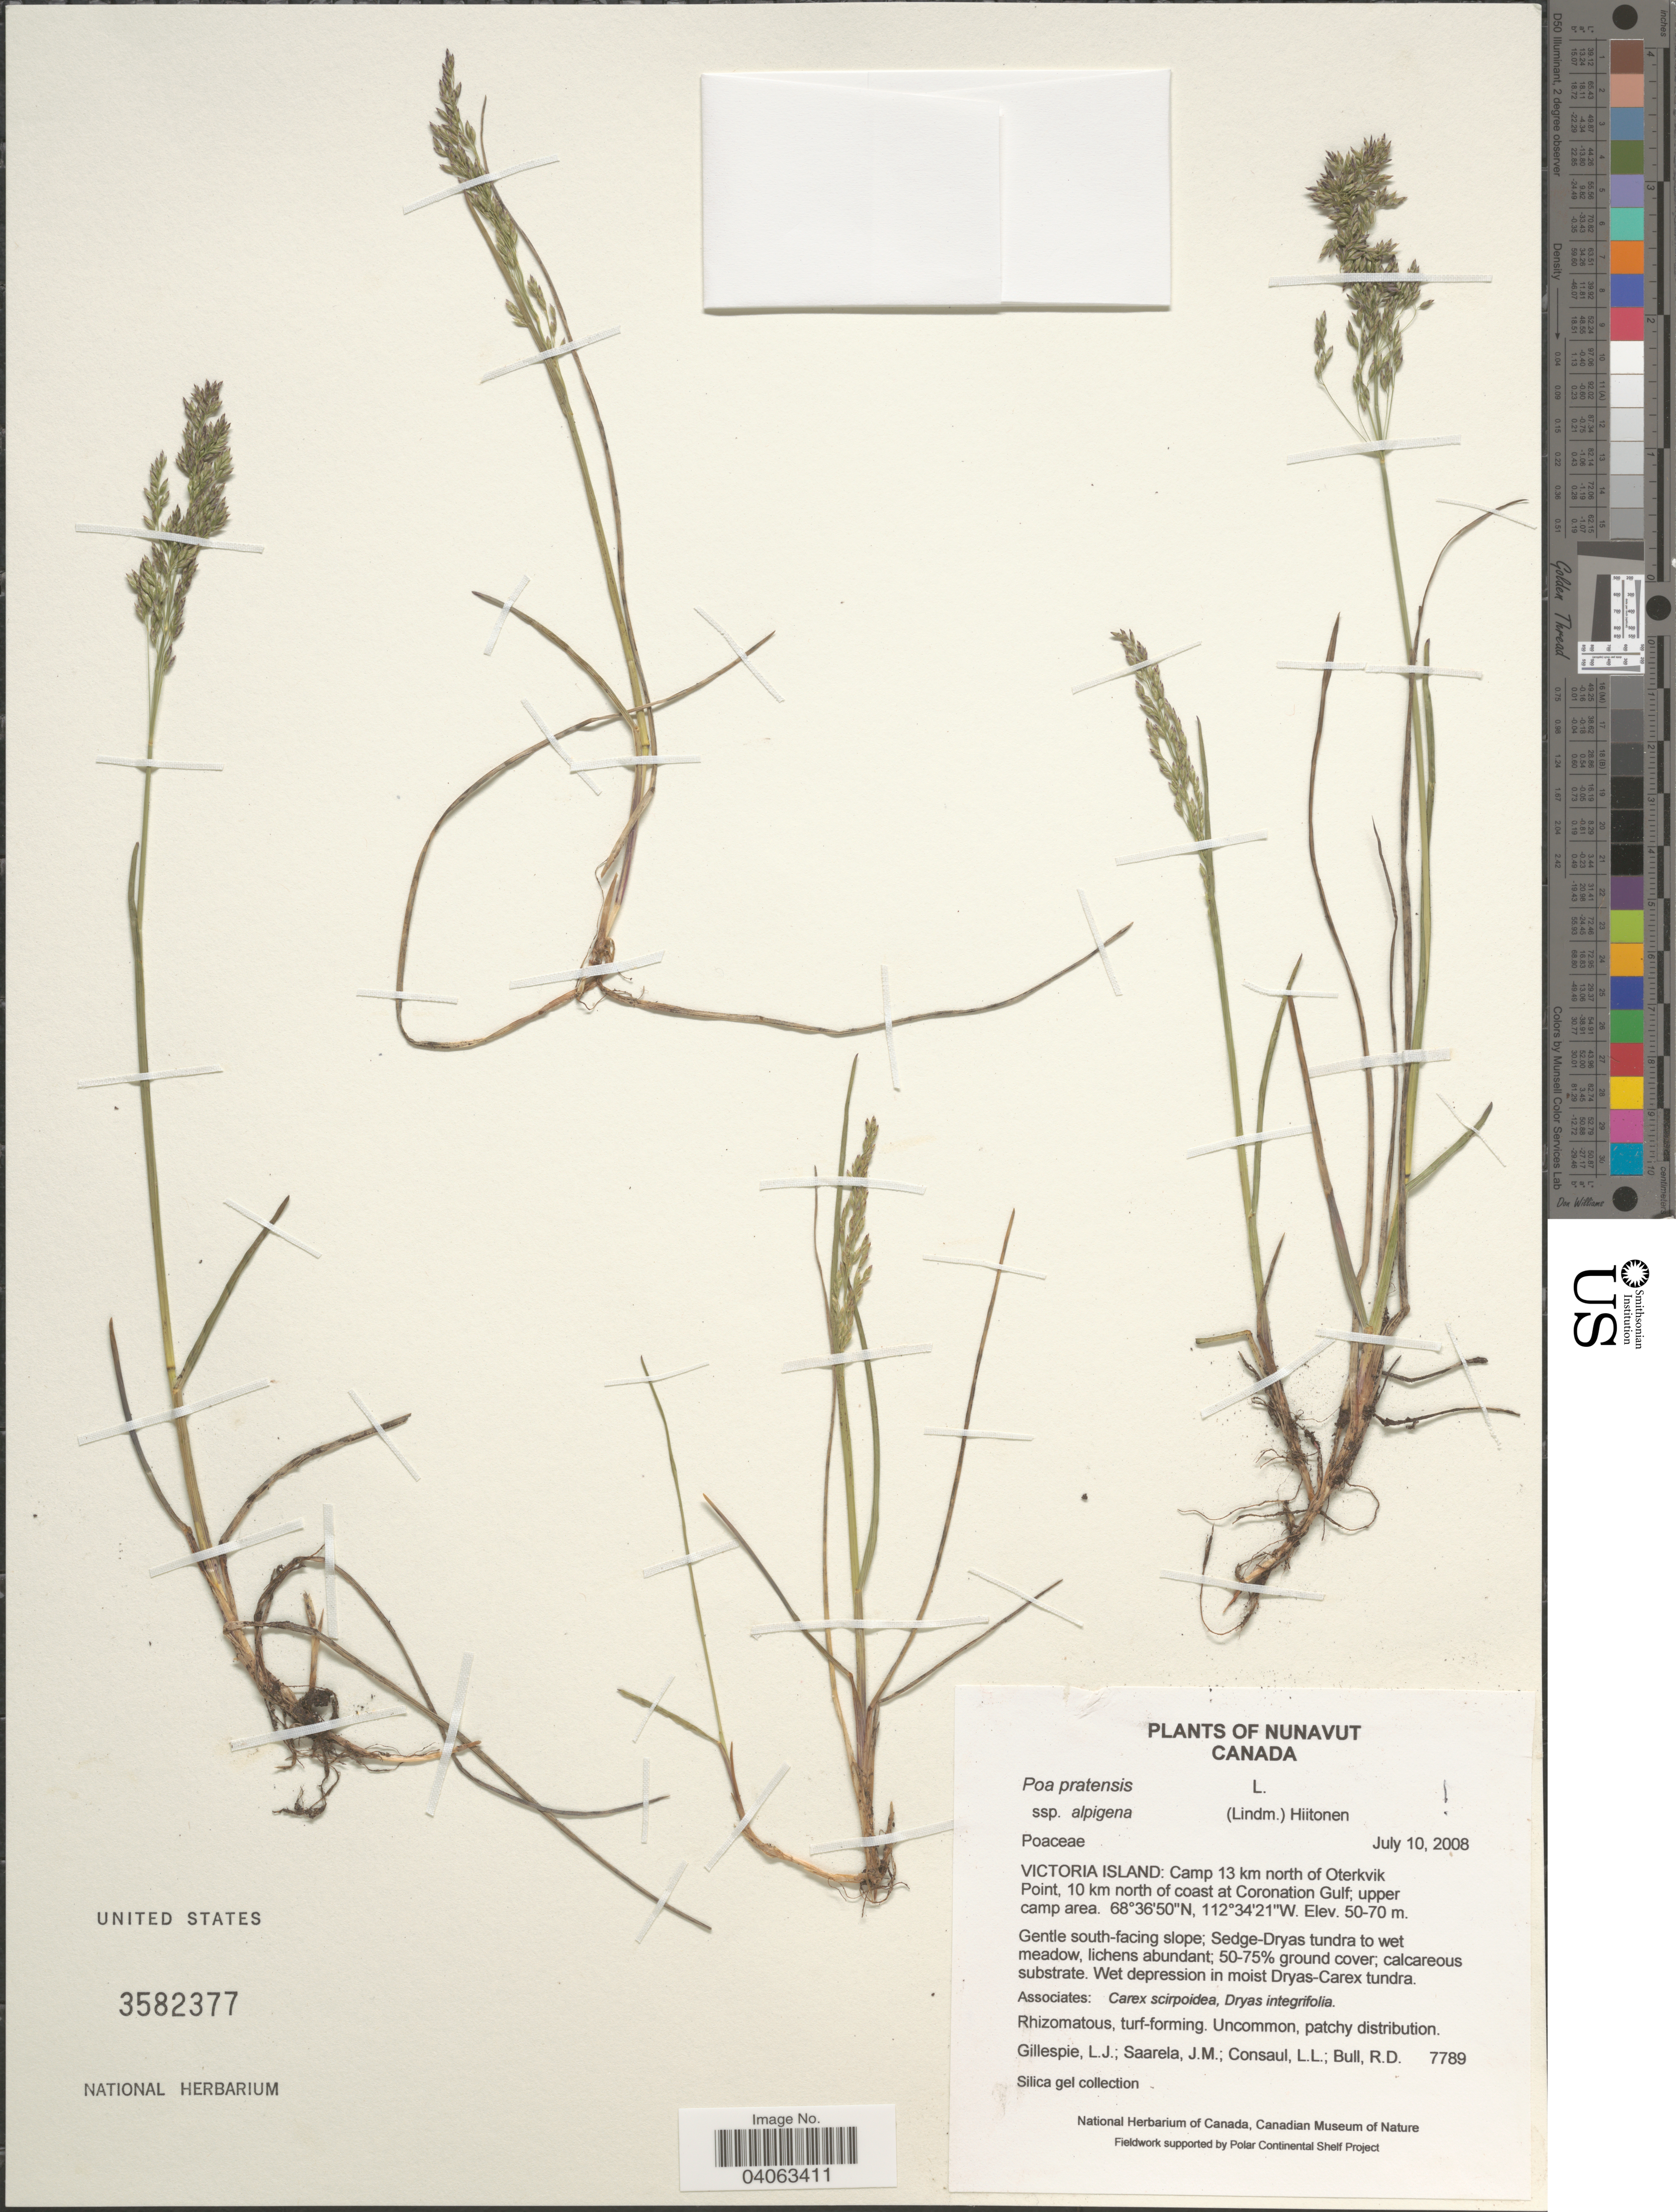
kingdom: Plantae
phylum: Tracheophyta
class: Liliopsida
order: Poales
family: Poaceae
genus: Poa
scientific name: Poa pratensis subsp. alpigena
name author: (Lindm.) Hiitonen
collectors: L. Gillespie, J. Saarela, L. Consaul & R. Bull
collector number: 7789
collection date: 2008-07-10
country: Canada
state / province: Nunavut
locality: Victoria Island: Camp 13 km north of Oterkvik Point, 10 km north of coast at Coronation Gulf, upper camp area. Gentle south-facing slope.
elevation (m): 50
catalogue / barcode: US 3582377